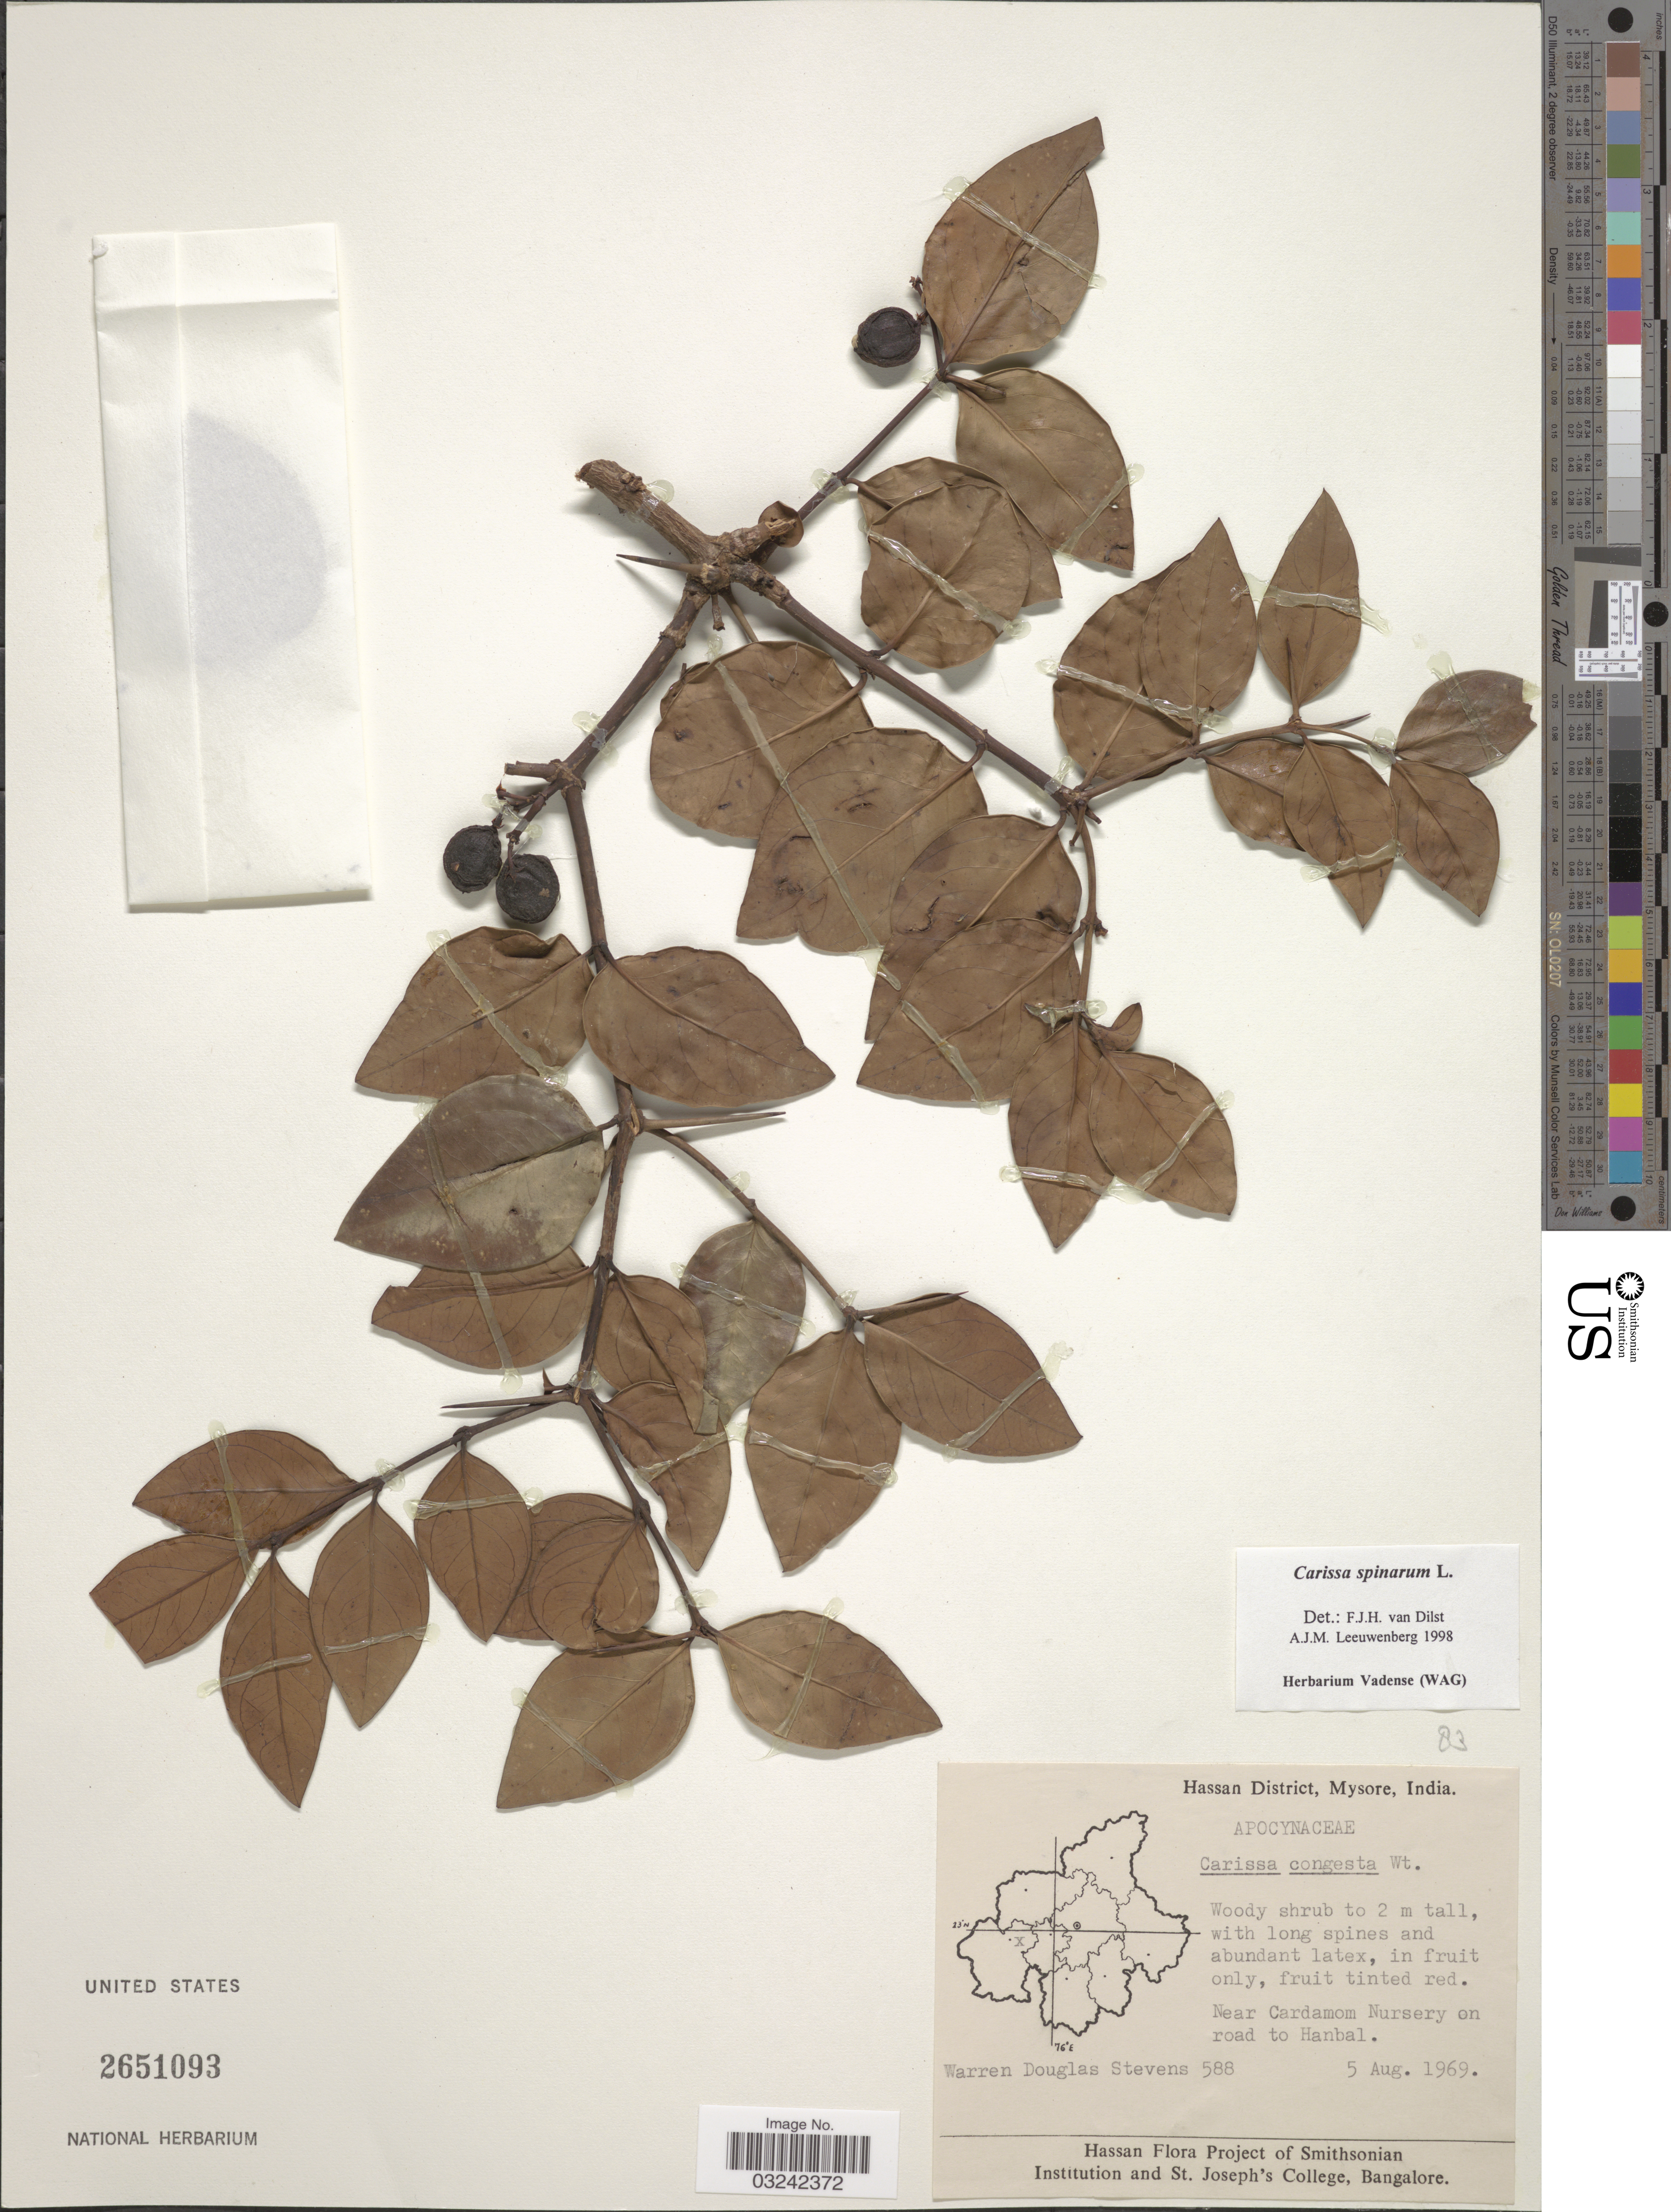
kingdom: Plantae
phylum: Tracheophyta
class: Magnoliopsida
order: Gentianales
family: Apocynaceae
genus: Carissa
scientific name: Carissa spinarum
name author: L.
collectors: W. D. Stevens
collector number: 588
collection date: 1969-08-05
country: India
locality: Hassan District, Mysore. Near Cadamom Nursery on road to Hanbal.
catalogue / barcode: US 2651093